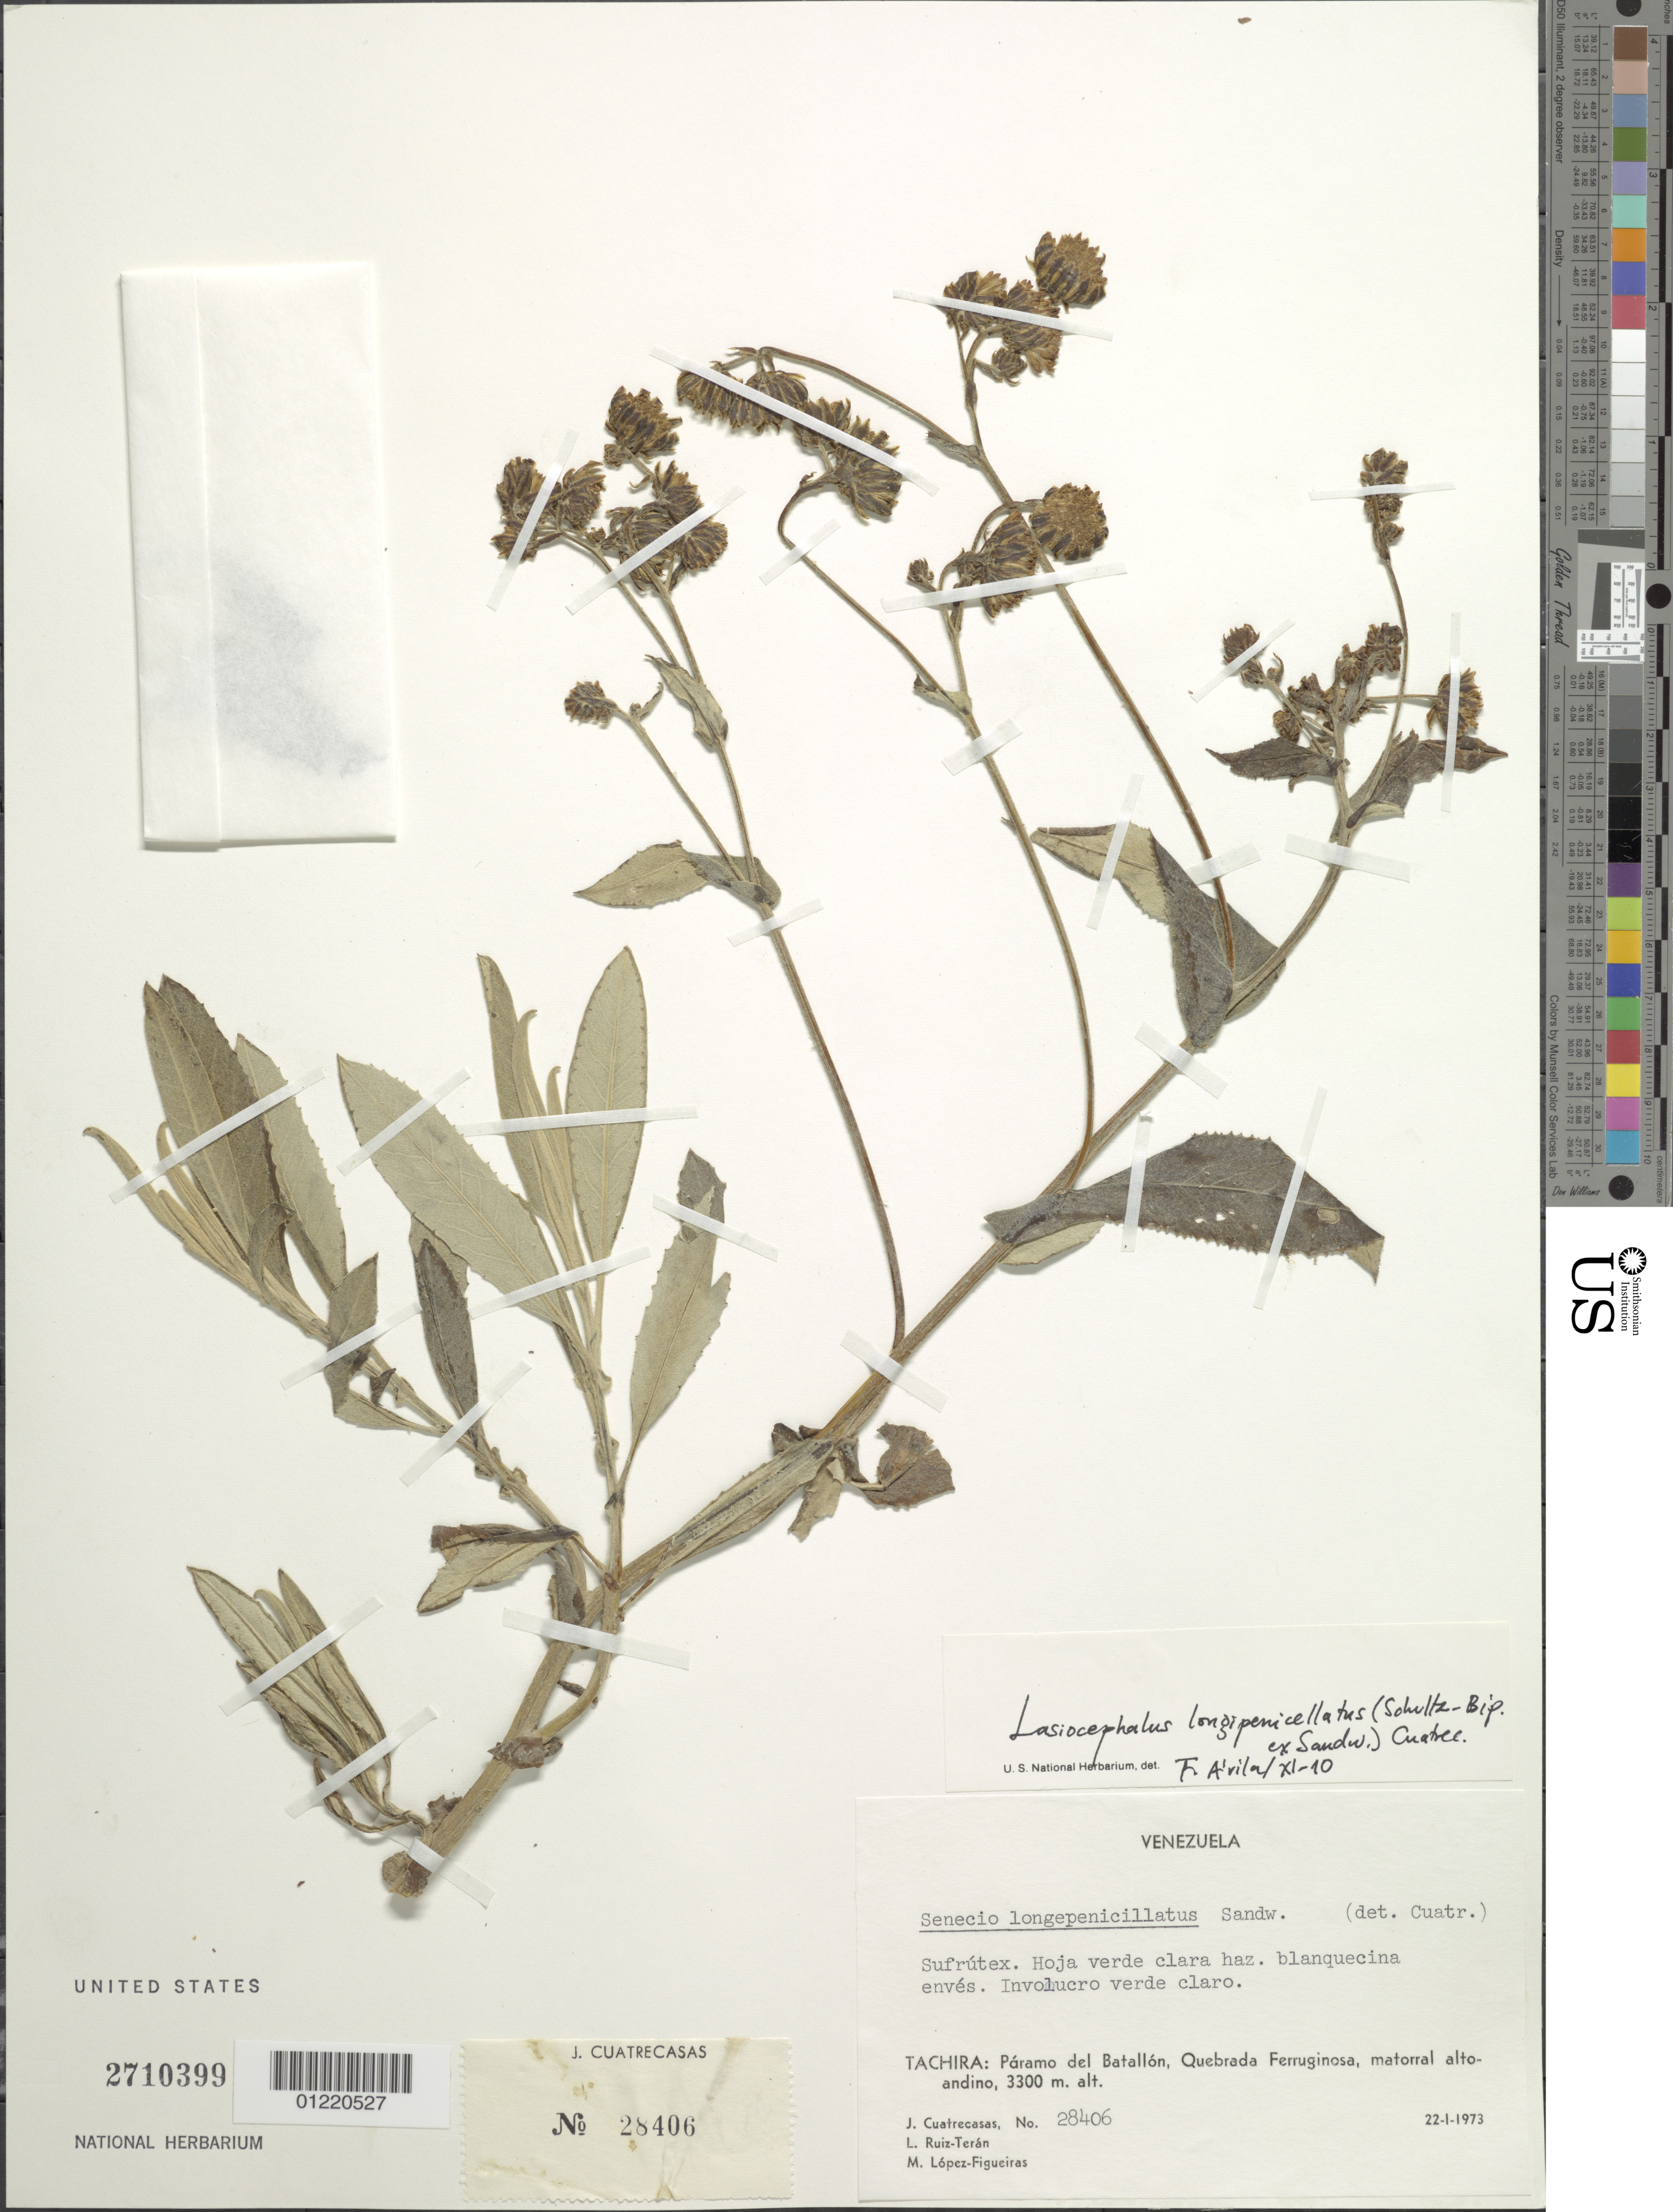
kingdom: Plantae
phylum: Tracheophyta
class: Magnoliopsida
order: Asterales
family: Asteraceae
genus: Senecio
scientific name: Senecio longepenicillatus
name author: Sch. Bip. ex Sandw.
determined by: Salomon, Luciana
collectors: J. Cuatrecasas, L. E. Ruíz-Terán & M. López Figueiras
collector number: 28406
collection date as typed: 22 Jan 1973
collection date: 1973-01-22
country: Venezuela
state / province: Tachira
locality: Páramo del Batallon, Quebrada Ferruginosa.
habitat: Paramo.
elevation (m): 3300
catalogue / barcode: US 2710399